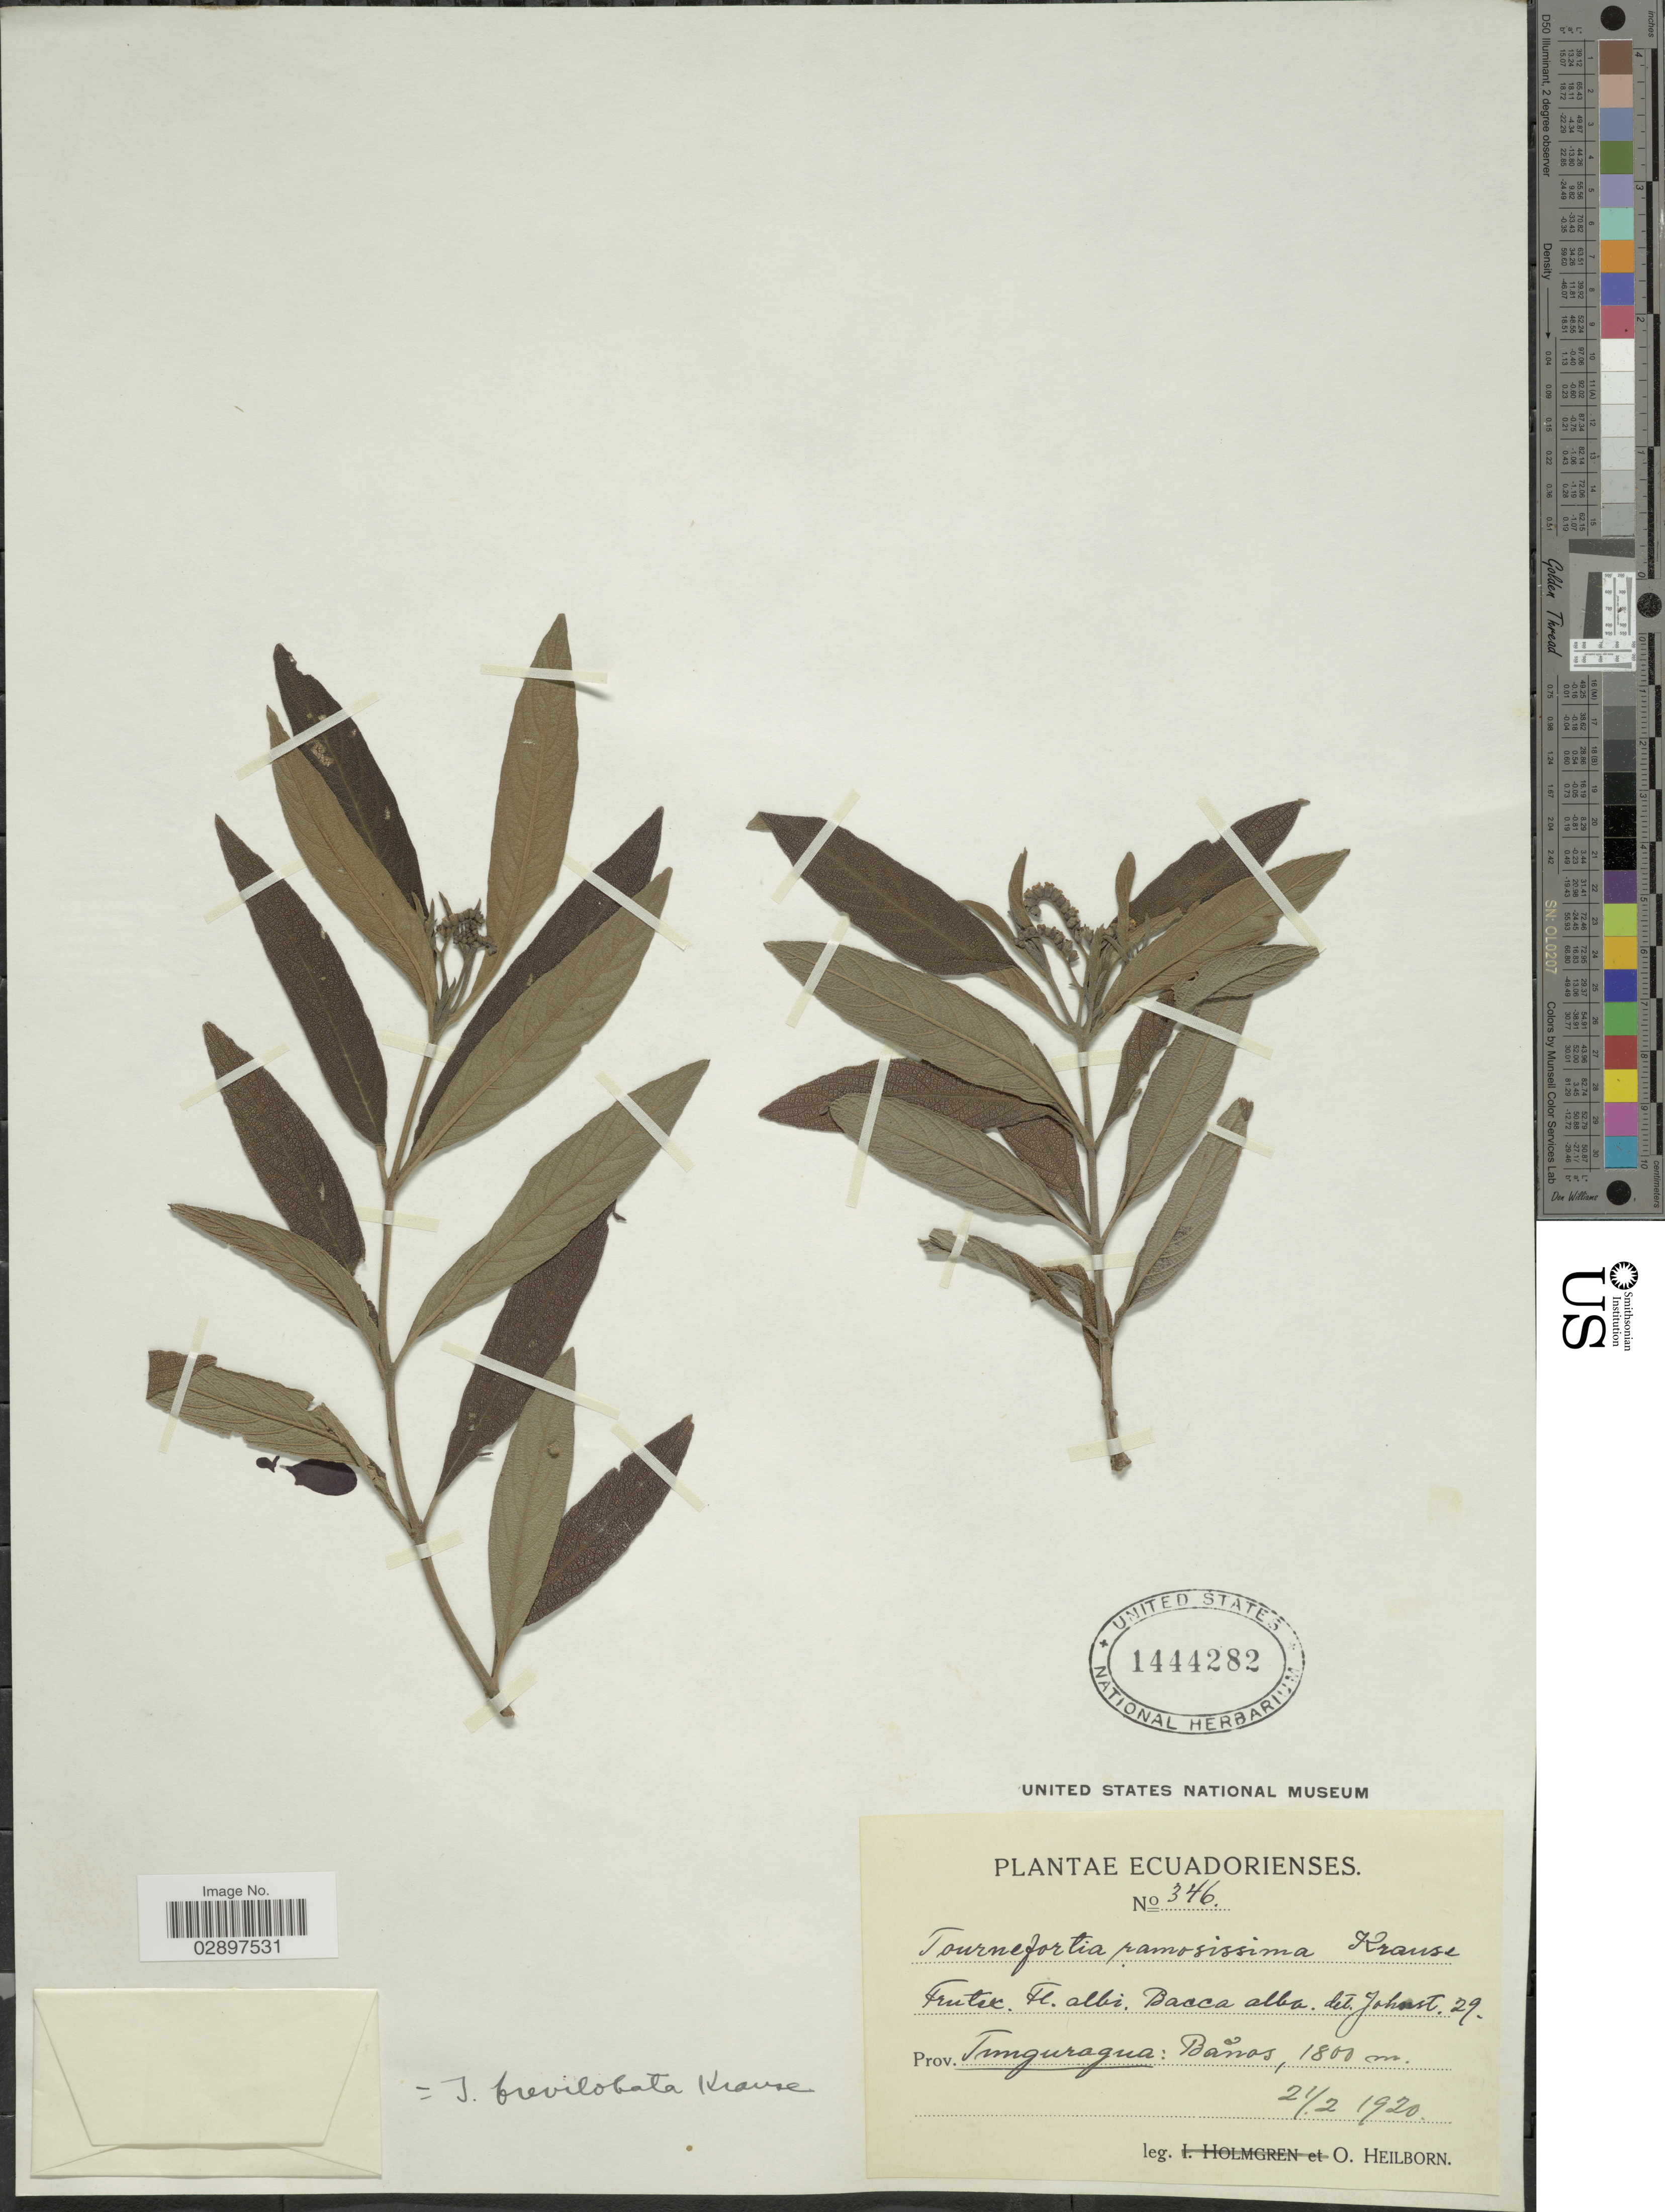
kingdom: Plantae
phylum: Tracheophyta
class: Magnoliopsida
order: Boraginales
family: Heliotropiaceae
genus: Tournefortia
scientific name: Tournefortia ramosissima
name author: K. Krause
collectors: O. Heilbron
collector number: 346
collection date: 1920-02-21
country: Ecuador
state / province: Tungurahua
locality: Baños.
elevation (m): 1800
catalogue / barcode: US 1444282